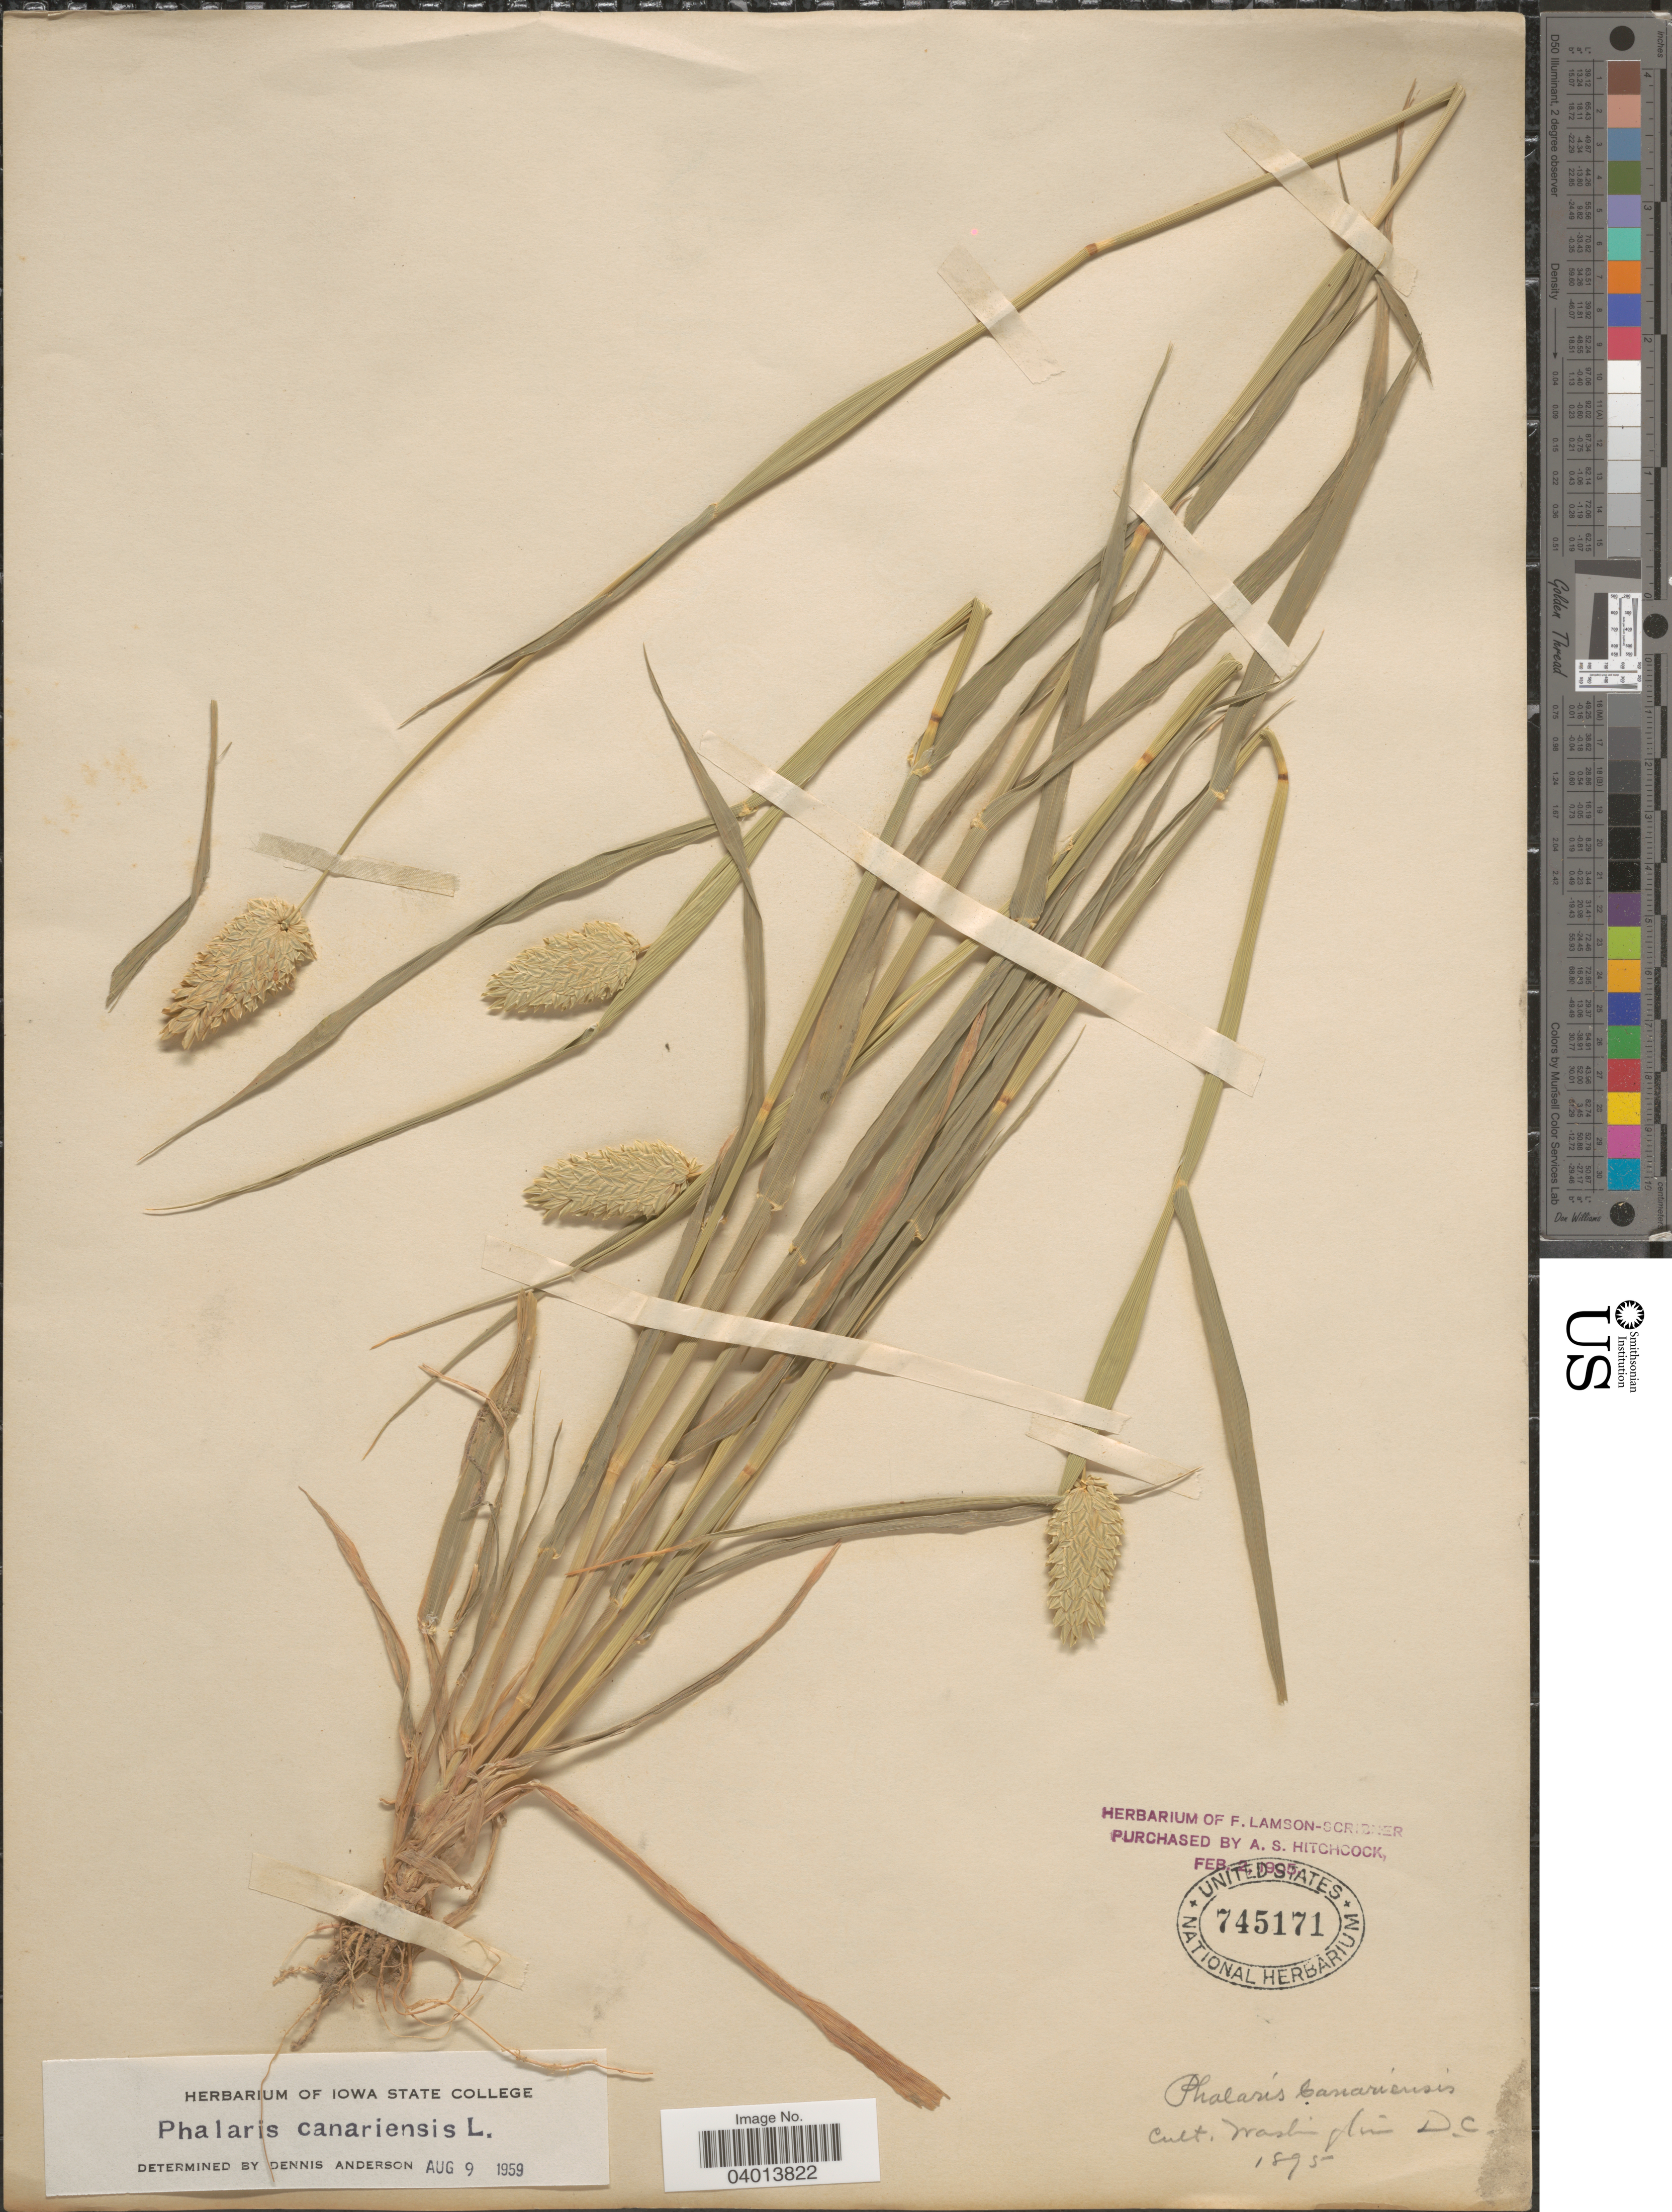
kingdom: Plantae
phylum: Tracheophyta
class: Liliopsida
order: Poales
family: Poaceae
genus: Phalaris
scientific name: Phalaris canariensis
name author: L.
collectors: ex herb. F. Lamson Scribner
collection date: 1895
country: United States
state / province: District of Columbia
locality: Washington D.C.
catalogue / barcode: US 745171